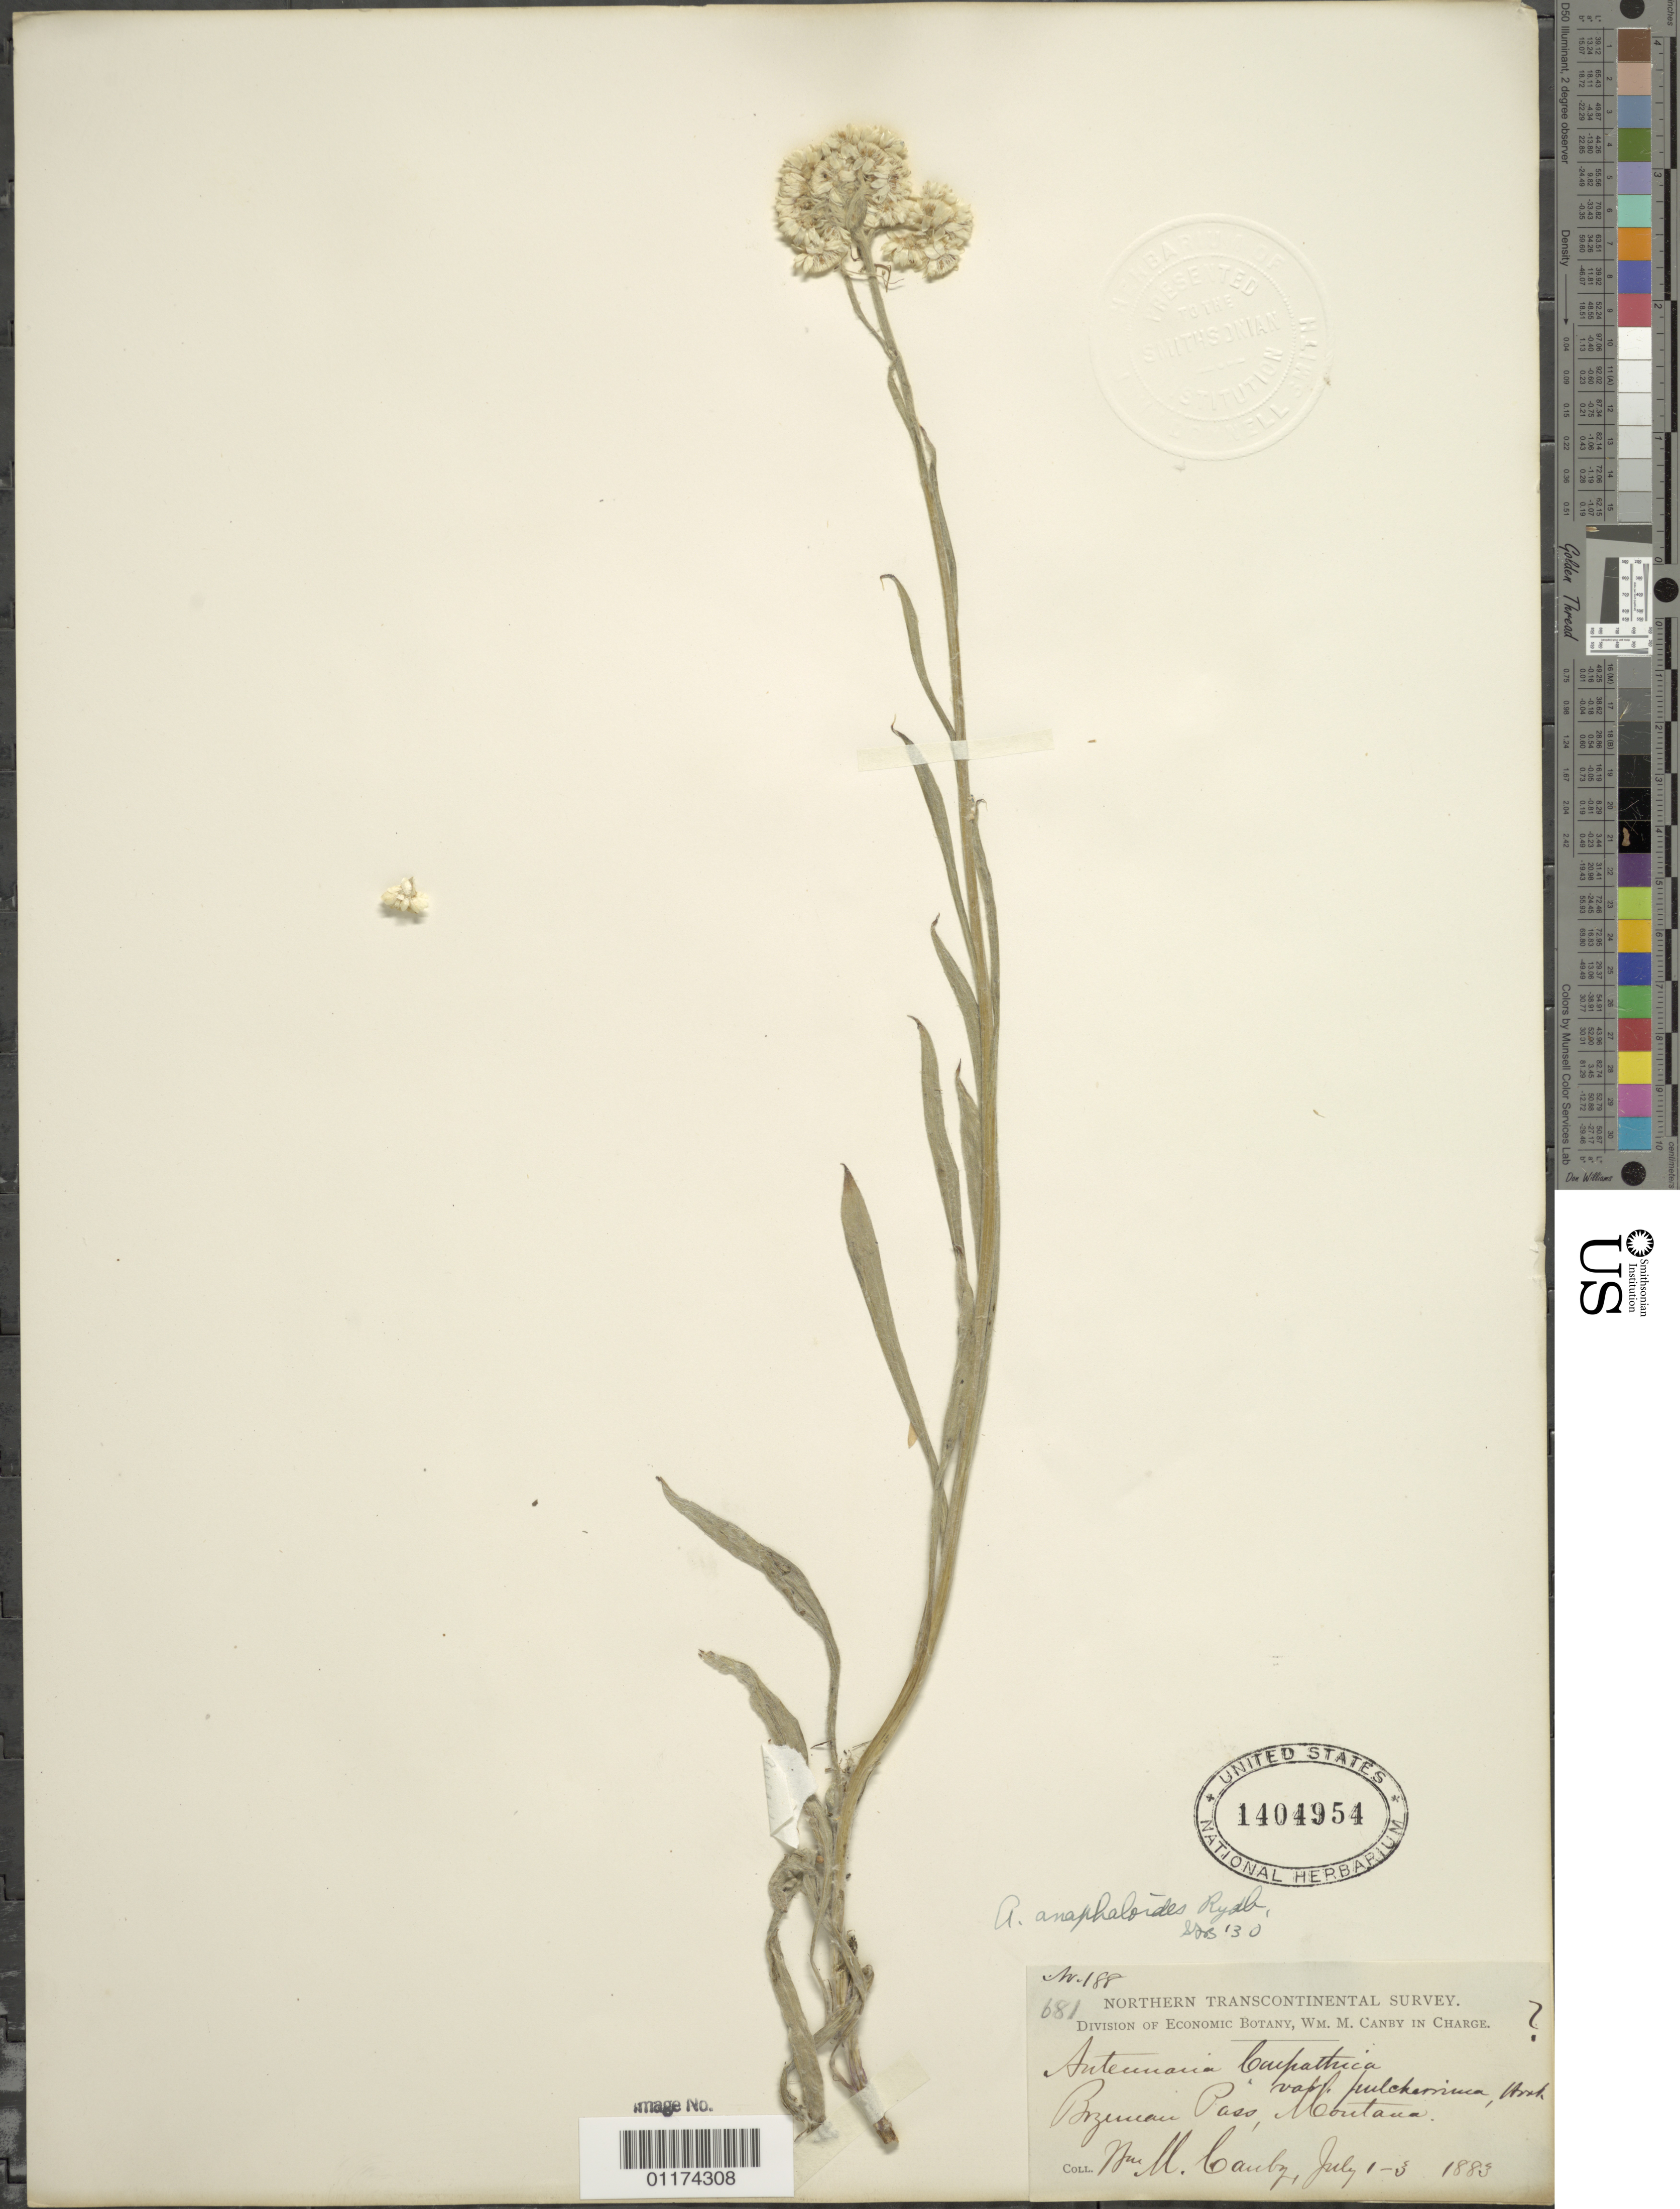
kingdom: Plantae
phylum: Tracheophyta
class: Magnoliopsida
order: Asterales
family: Asteraceae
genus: Antennaria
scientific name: Antennaria anaphaloides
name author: Rydb.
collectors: W. M. Canby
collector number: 188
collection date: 1883-07-01/1883-07-03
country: United States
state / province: Montana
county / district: Gallatin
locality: Bozeman Pass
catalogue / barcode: US 1404954